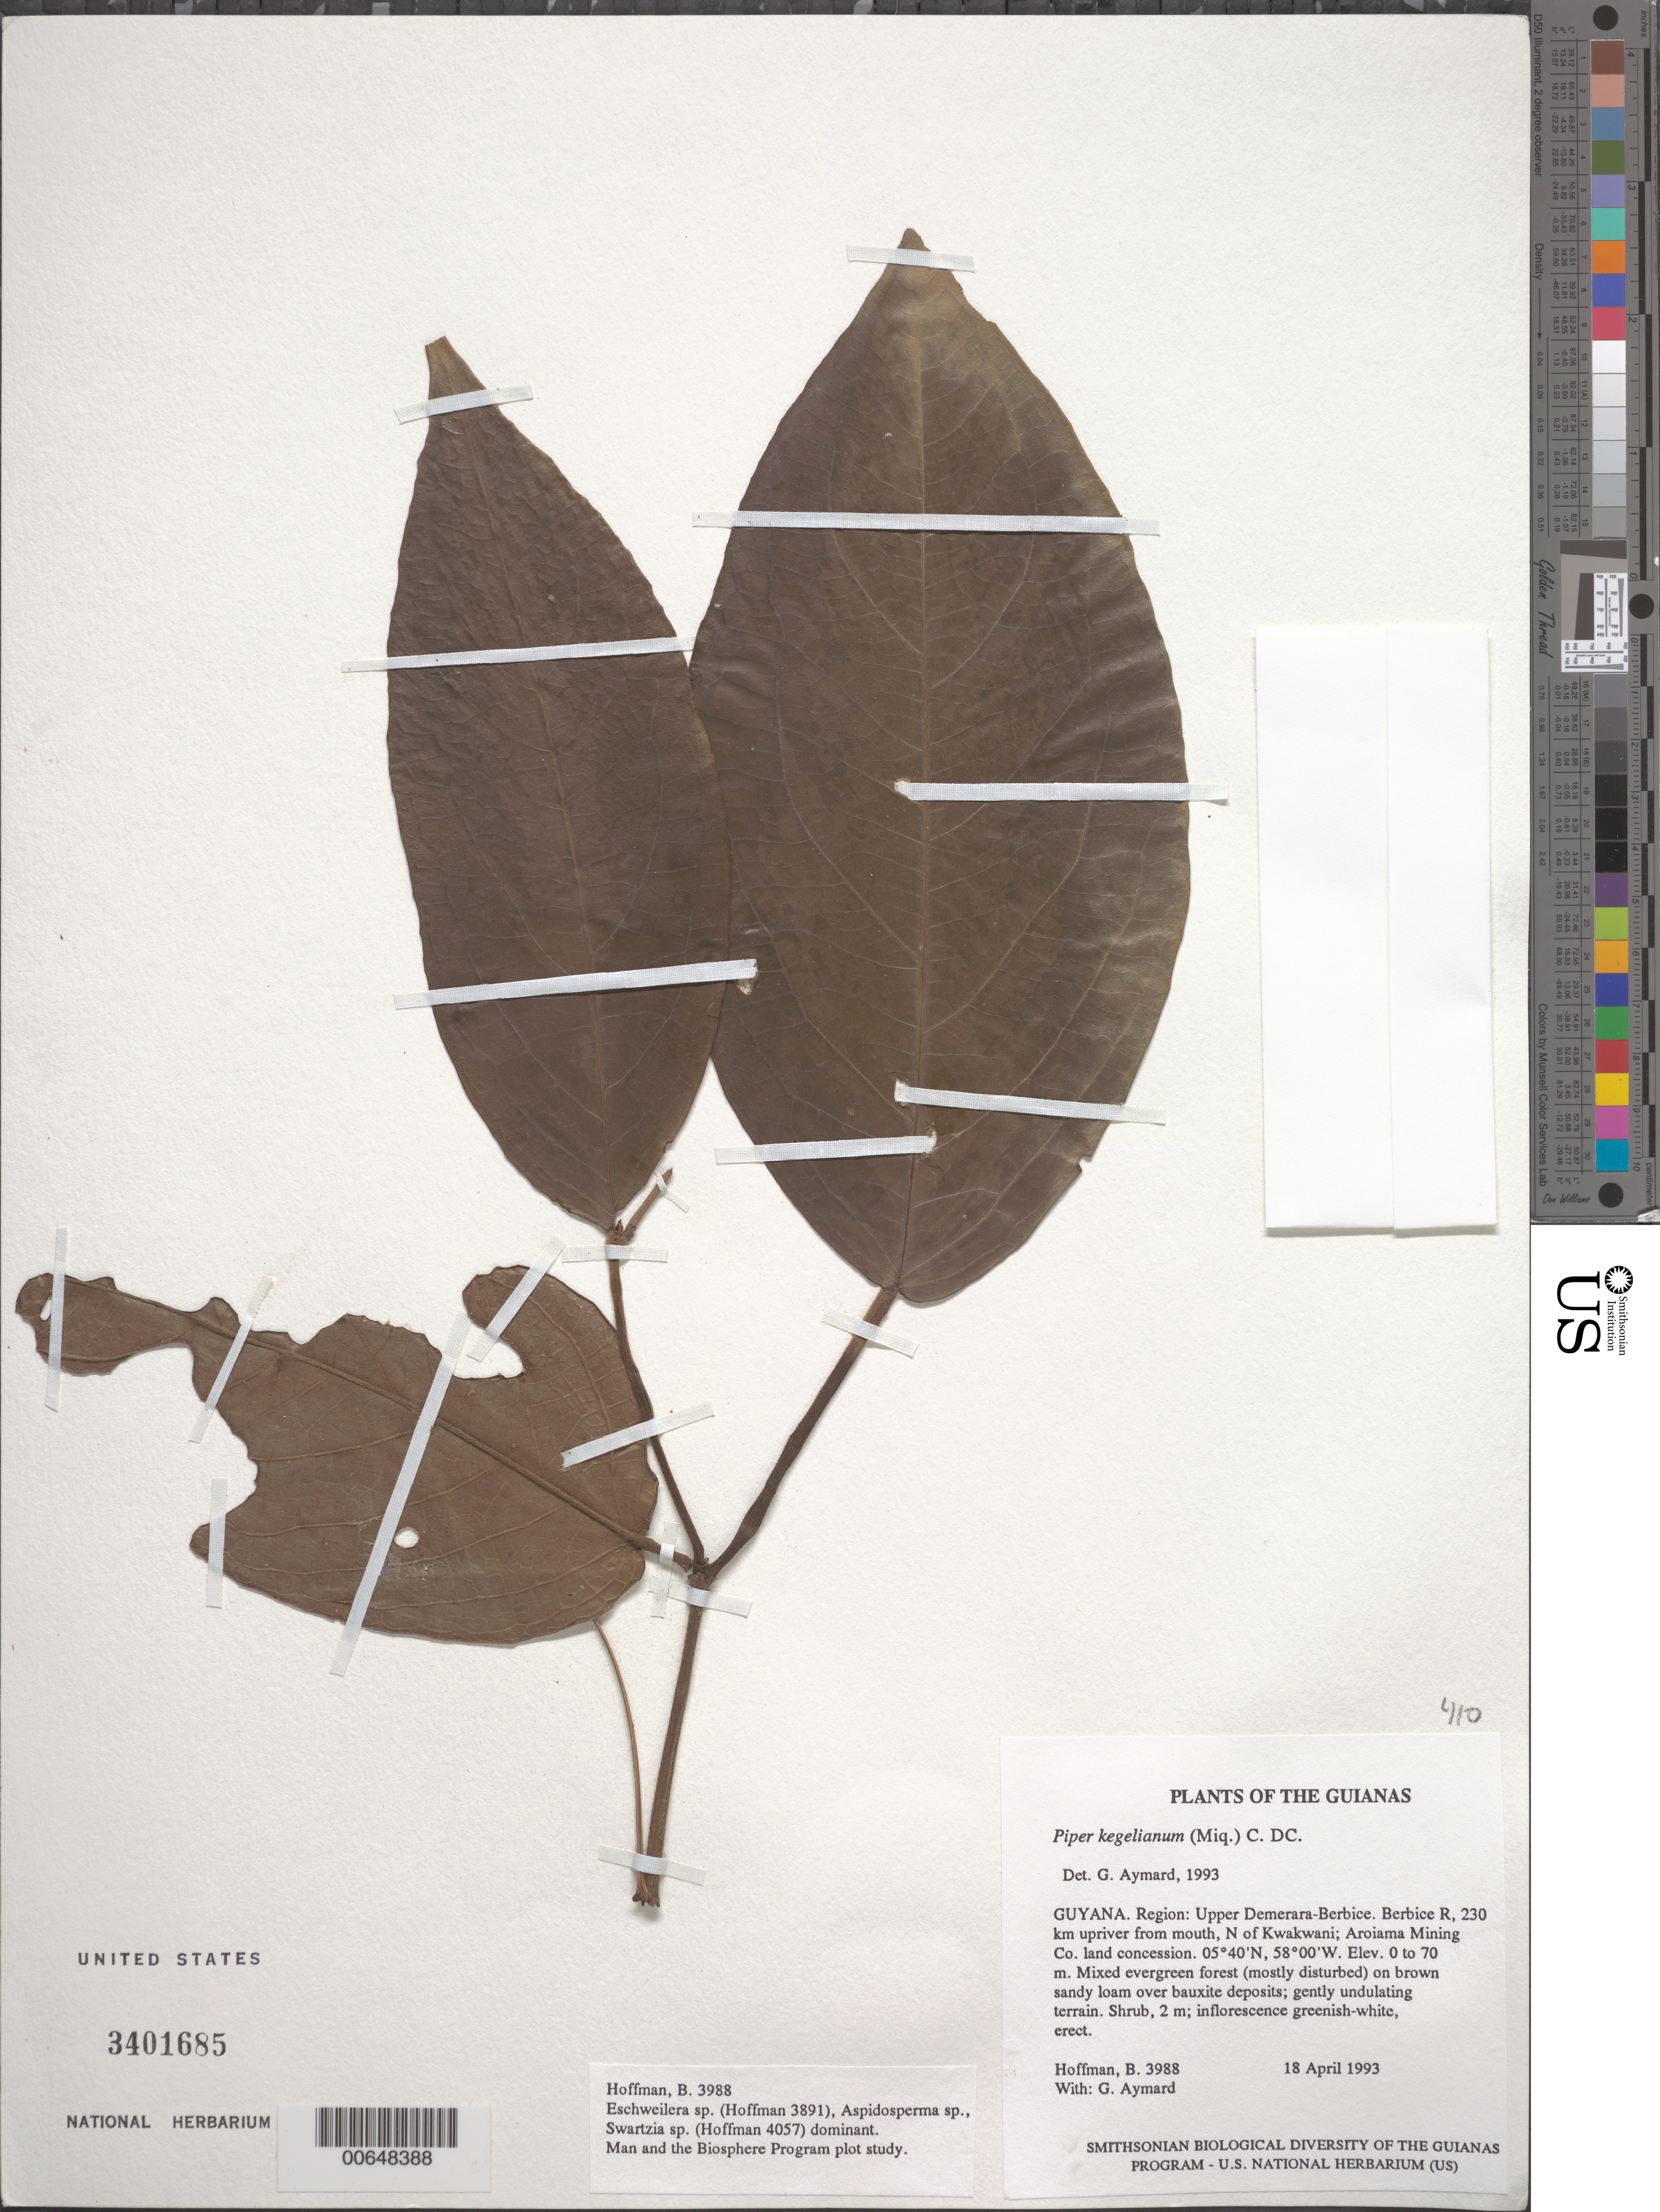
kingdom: Plantae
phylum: Tracheophyta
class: Magnoliopsida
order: Piperales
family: Piperaceae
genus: Piper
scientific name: Piper kegelianum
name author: (Miq.) C. DC.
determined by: Aymard C., G. A., (PORT), Univ. Nac. Exp. de los Llanos Ezequiel Zamora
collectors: B. Hoffman & G. A. Aymard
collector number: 3988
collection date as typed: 18 April 1993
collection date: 1993-04-18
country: Guyana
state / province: U. Demerara-Berbice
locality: Berbice River, 230 km upriver from mouth, N of Kwakwani; Aroiama Mining Co. land concession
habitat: Mixed evergreen forest (mostly disturbed) on brown sandy loam over bauxite deposits; gently undulating terrain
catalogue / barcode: US 3401685